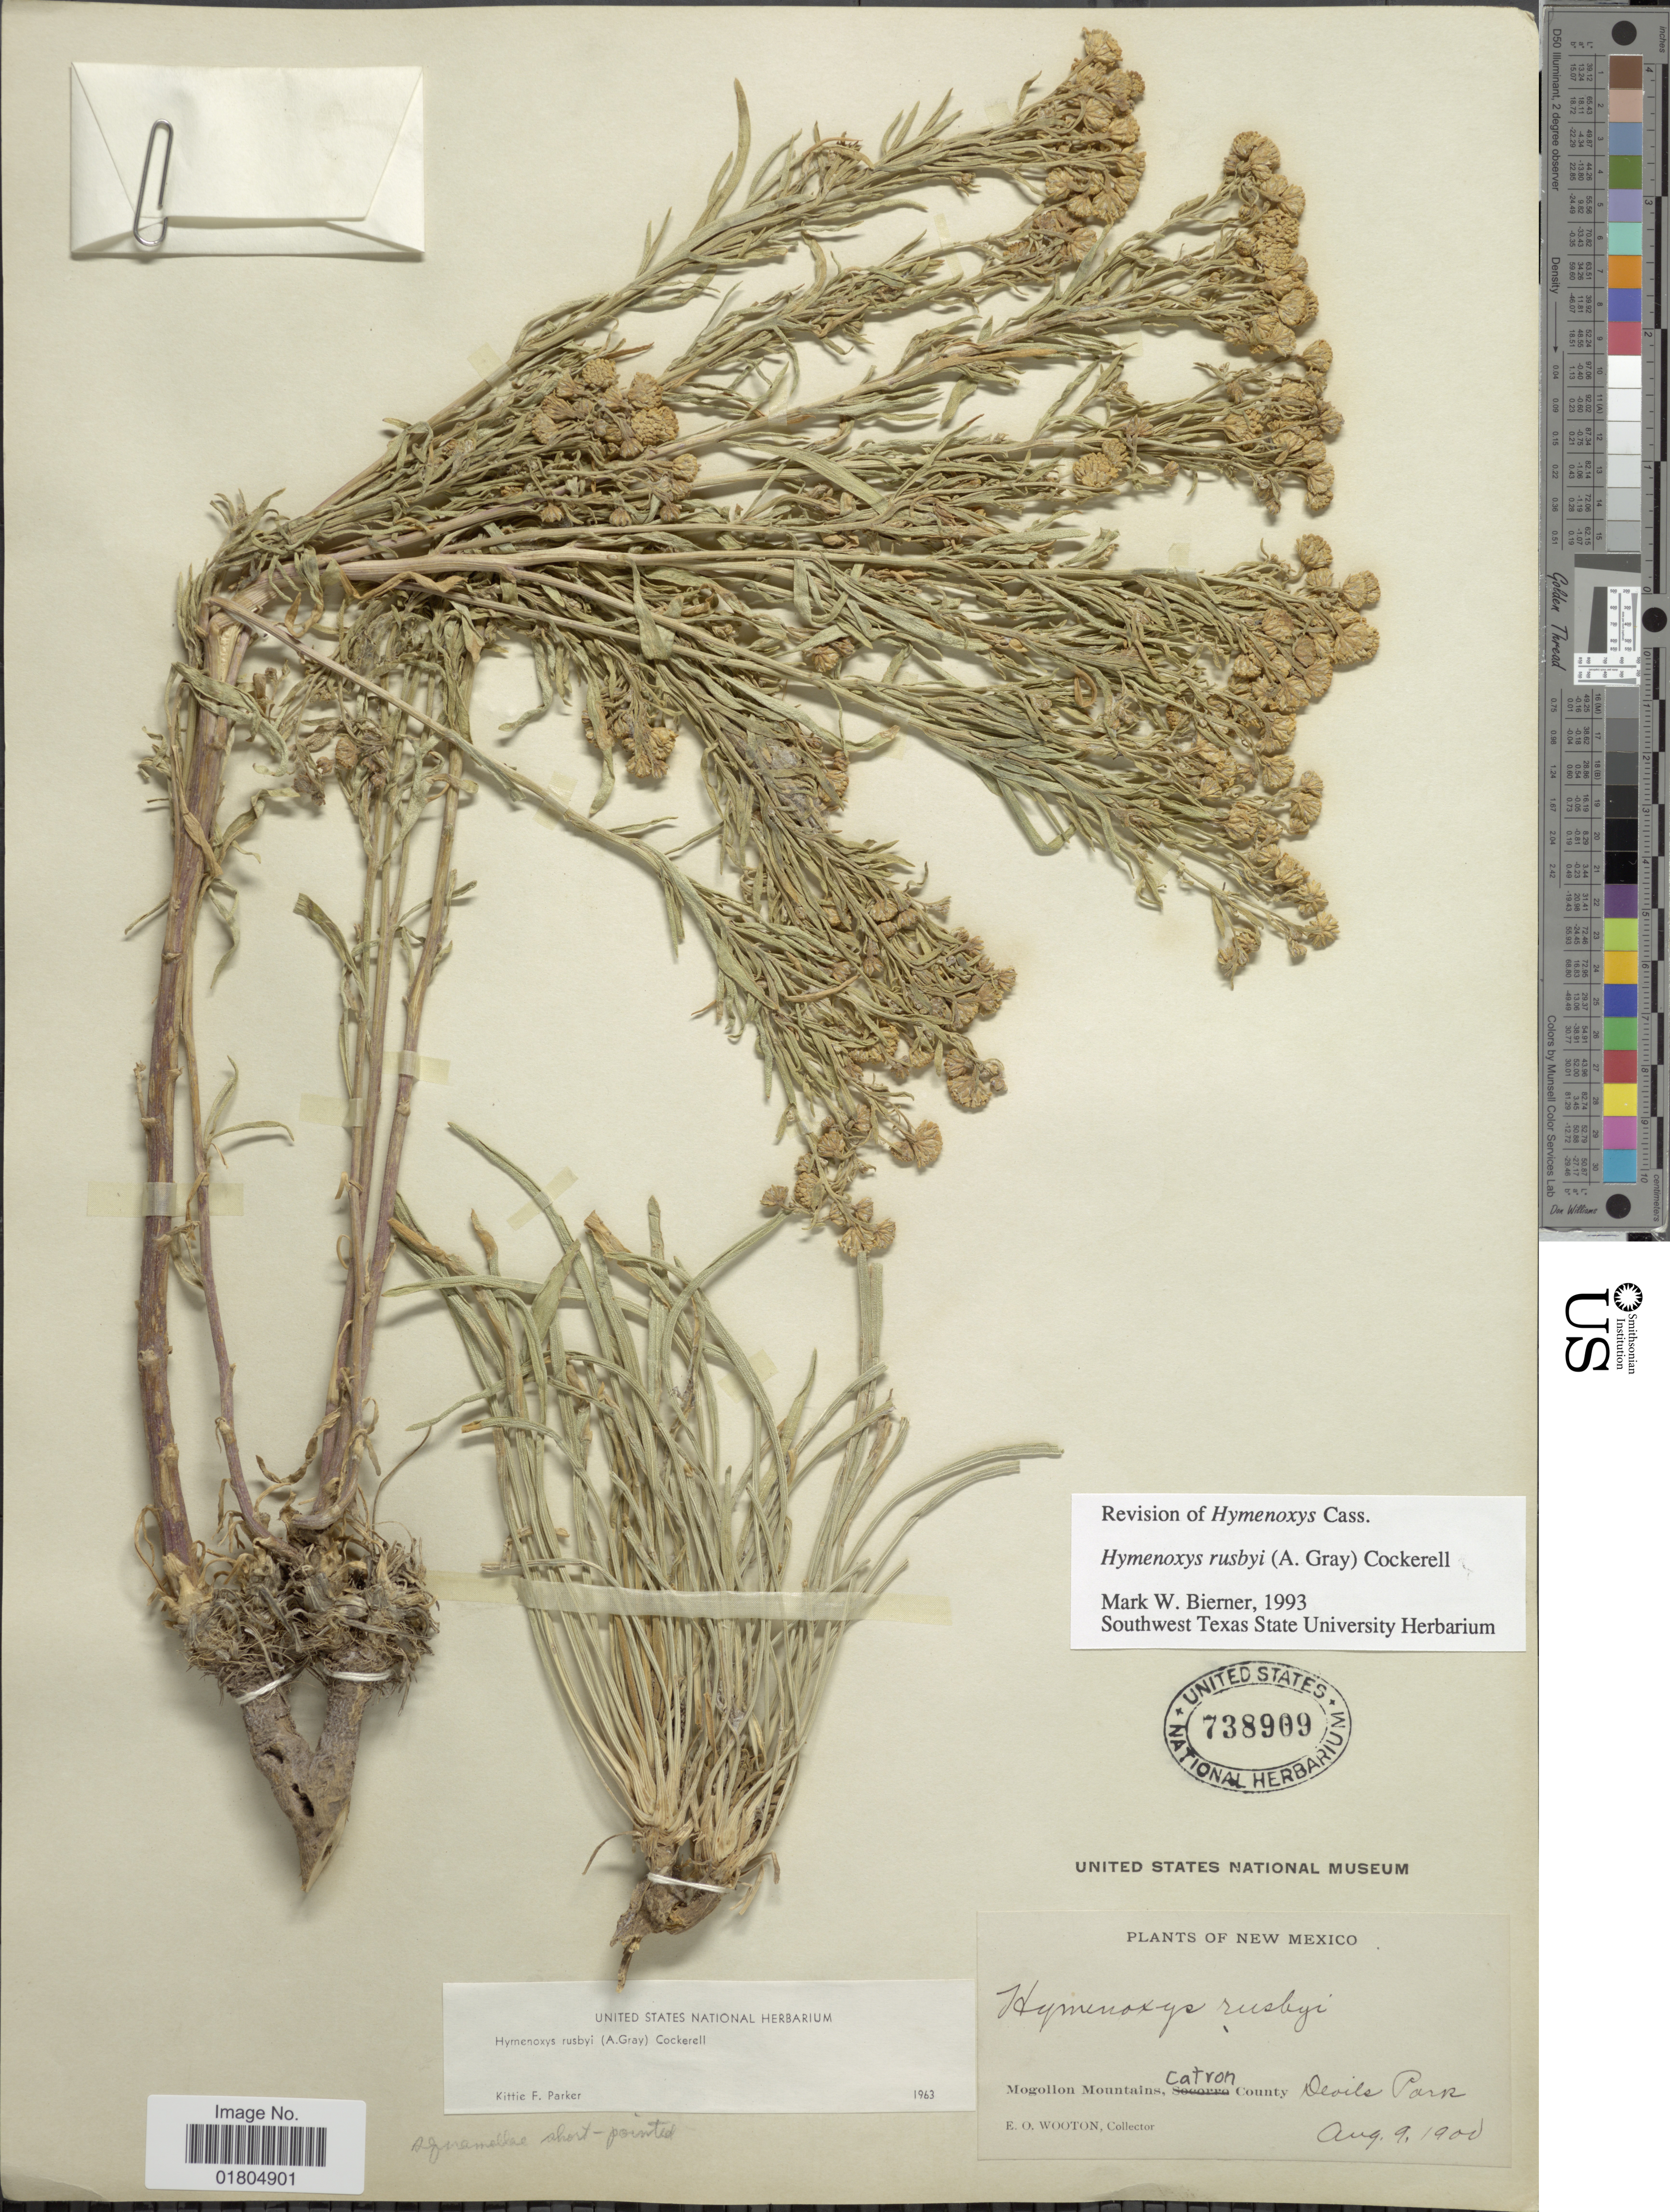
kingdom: Plantae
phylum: Tracheophyta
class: Magnoliopsida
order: Asterales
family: Asteraceae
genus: Hymenoxys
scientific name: Hymenoxys rusbyi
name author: (A. Gray) Cockerell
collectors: E. O. Wooton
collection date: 1900-08-09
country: United States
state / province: New Mexico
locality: Mogollon Mountains, Catron County. Devils Park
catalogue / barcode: US 738909